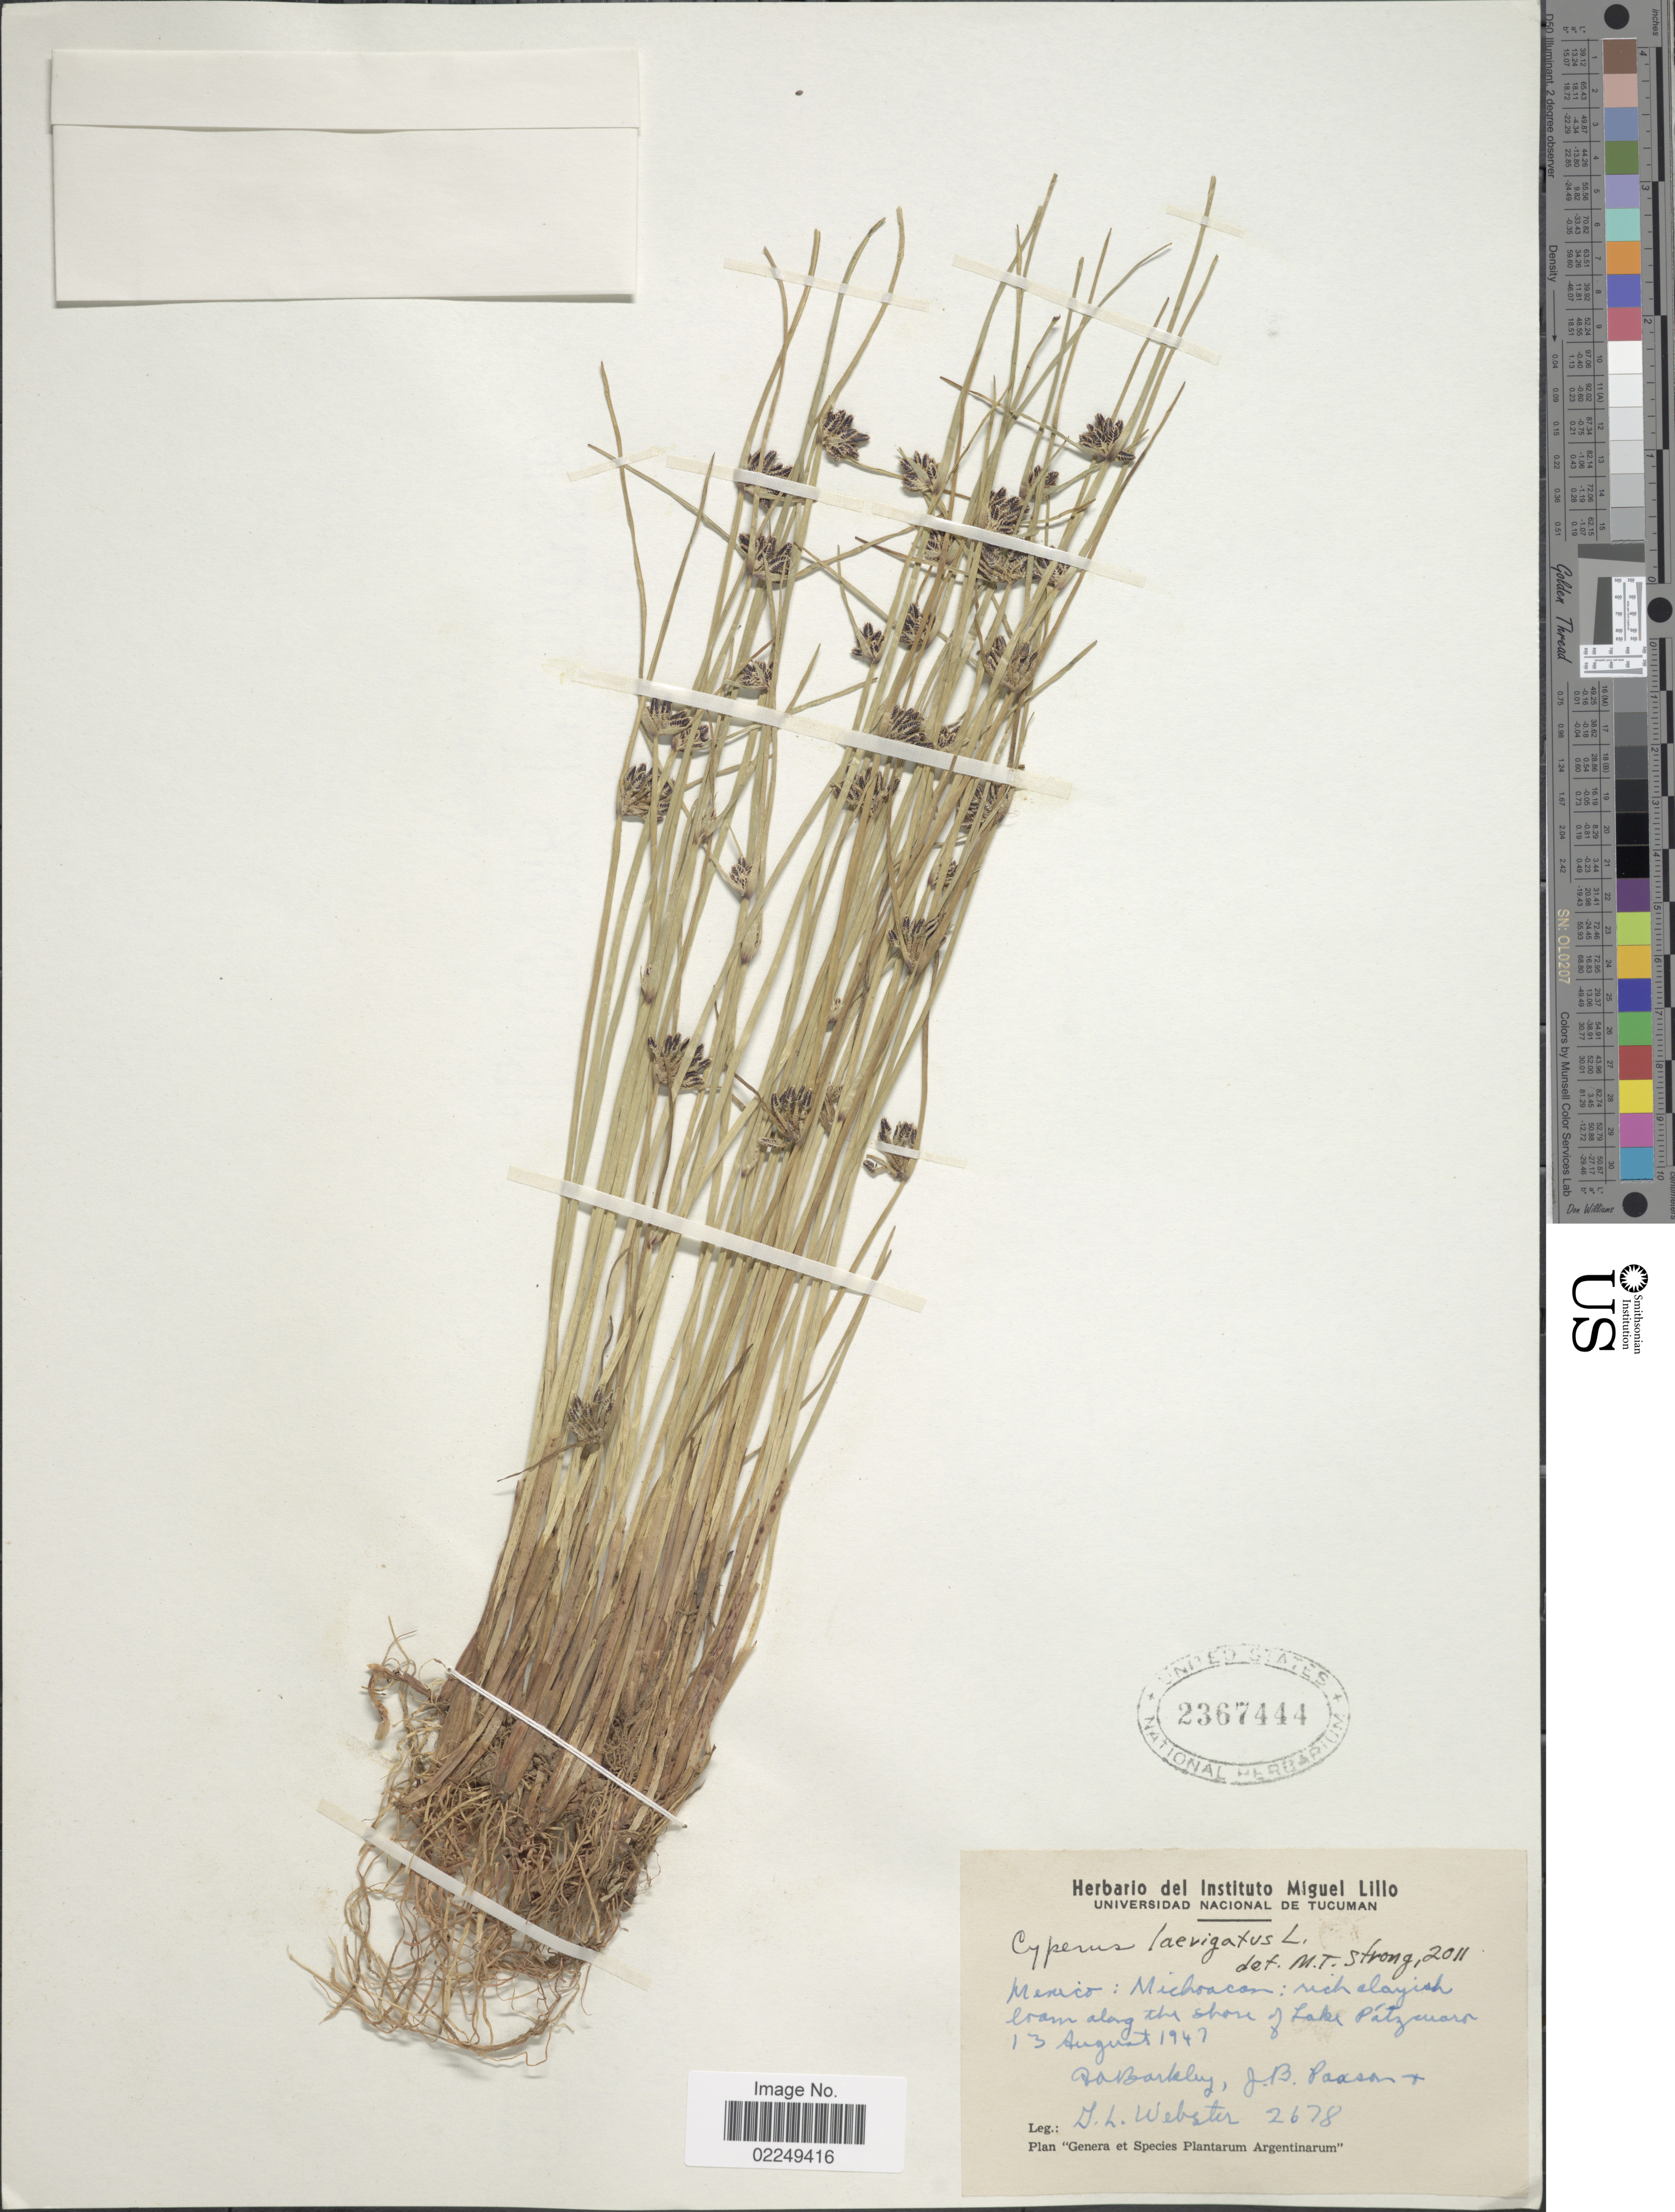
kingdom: Plantae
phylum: Tracheophyta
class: Liliopsida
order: Poales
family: Cyperaceae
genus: Cyperus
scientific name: Cyperus laevigatus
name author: L.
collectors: G. L. Webster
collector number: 2678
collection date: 1947-08-13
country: Mexico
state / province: Michoacán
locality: Mexico: Michoacan, rich clayish loam along the shore of Lake Patzcuaro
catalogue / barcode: US 2367444